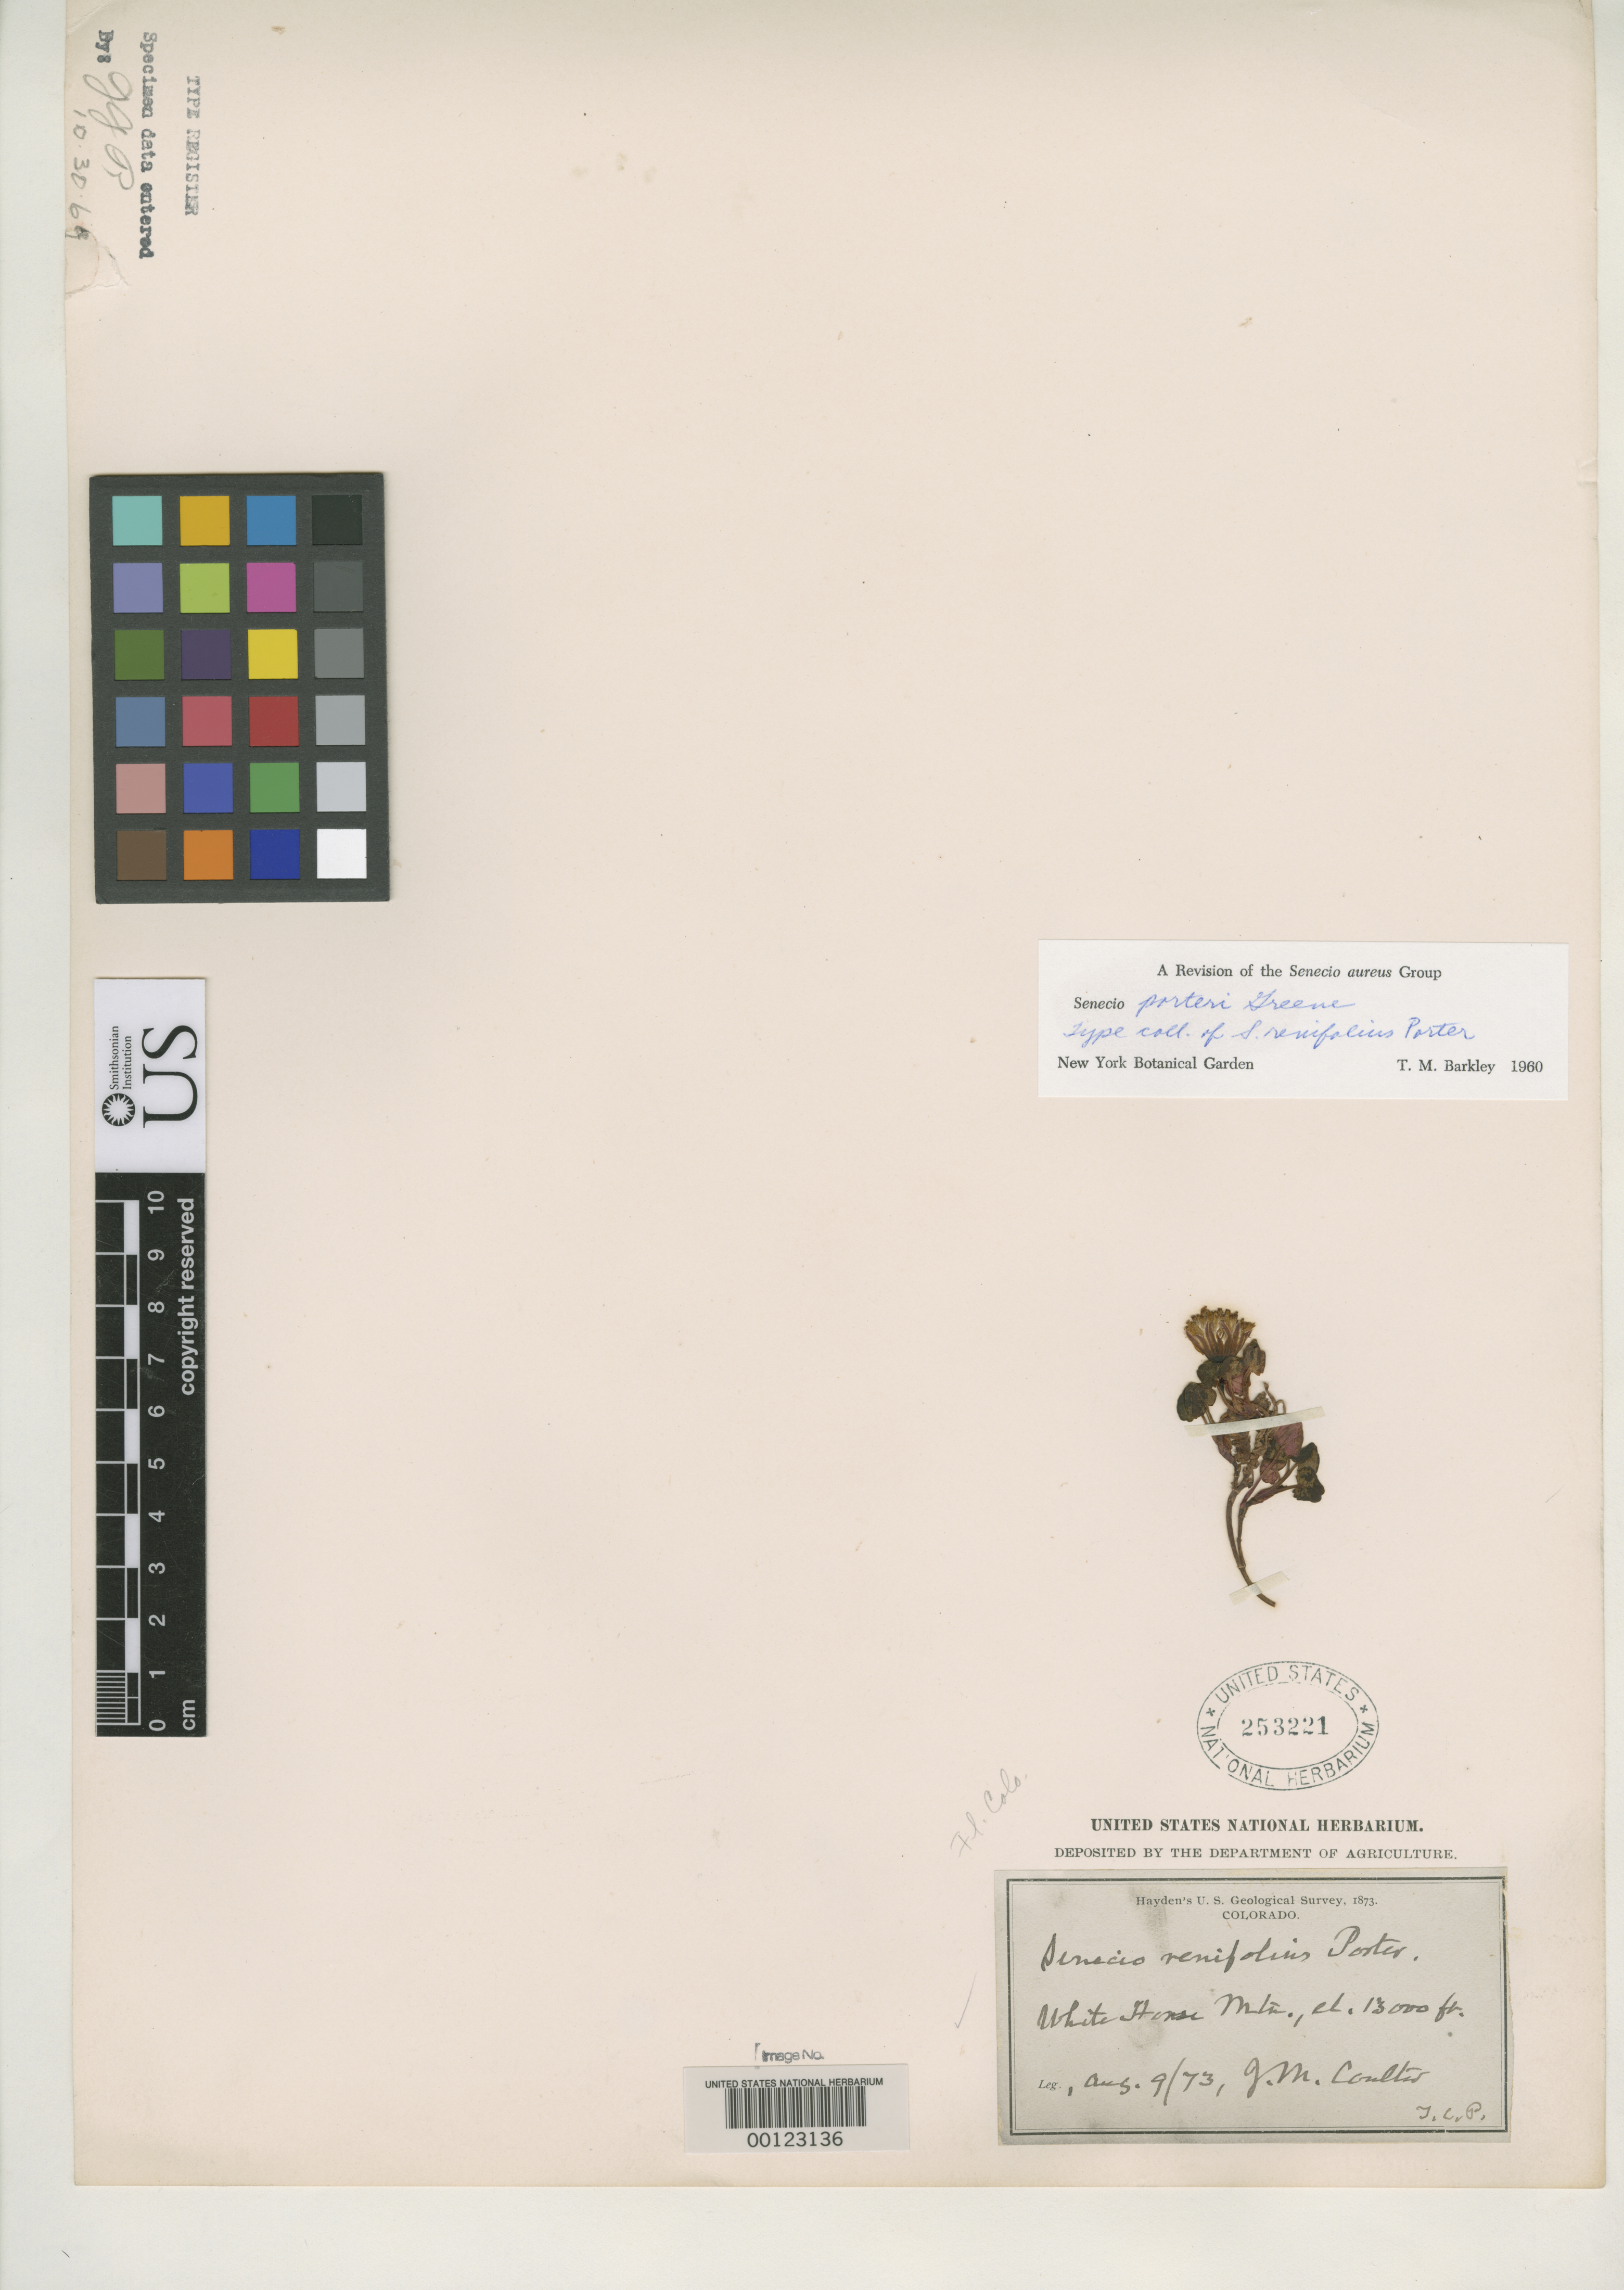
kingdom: Plantae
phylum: Tracheophyta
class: Magnoliopsida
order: Asterales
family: Asteraceae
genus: Senecio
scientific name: Senecio renifolius Porter, nom. illeg.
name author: Porter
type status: Type Collection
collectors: J. M. Coulter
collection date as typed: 09 Aug 1873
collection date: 1873-08-09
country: United States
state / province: Colorado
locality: Colorado Territory, White House Mts.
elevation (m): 3962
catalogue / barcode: US 253221